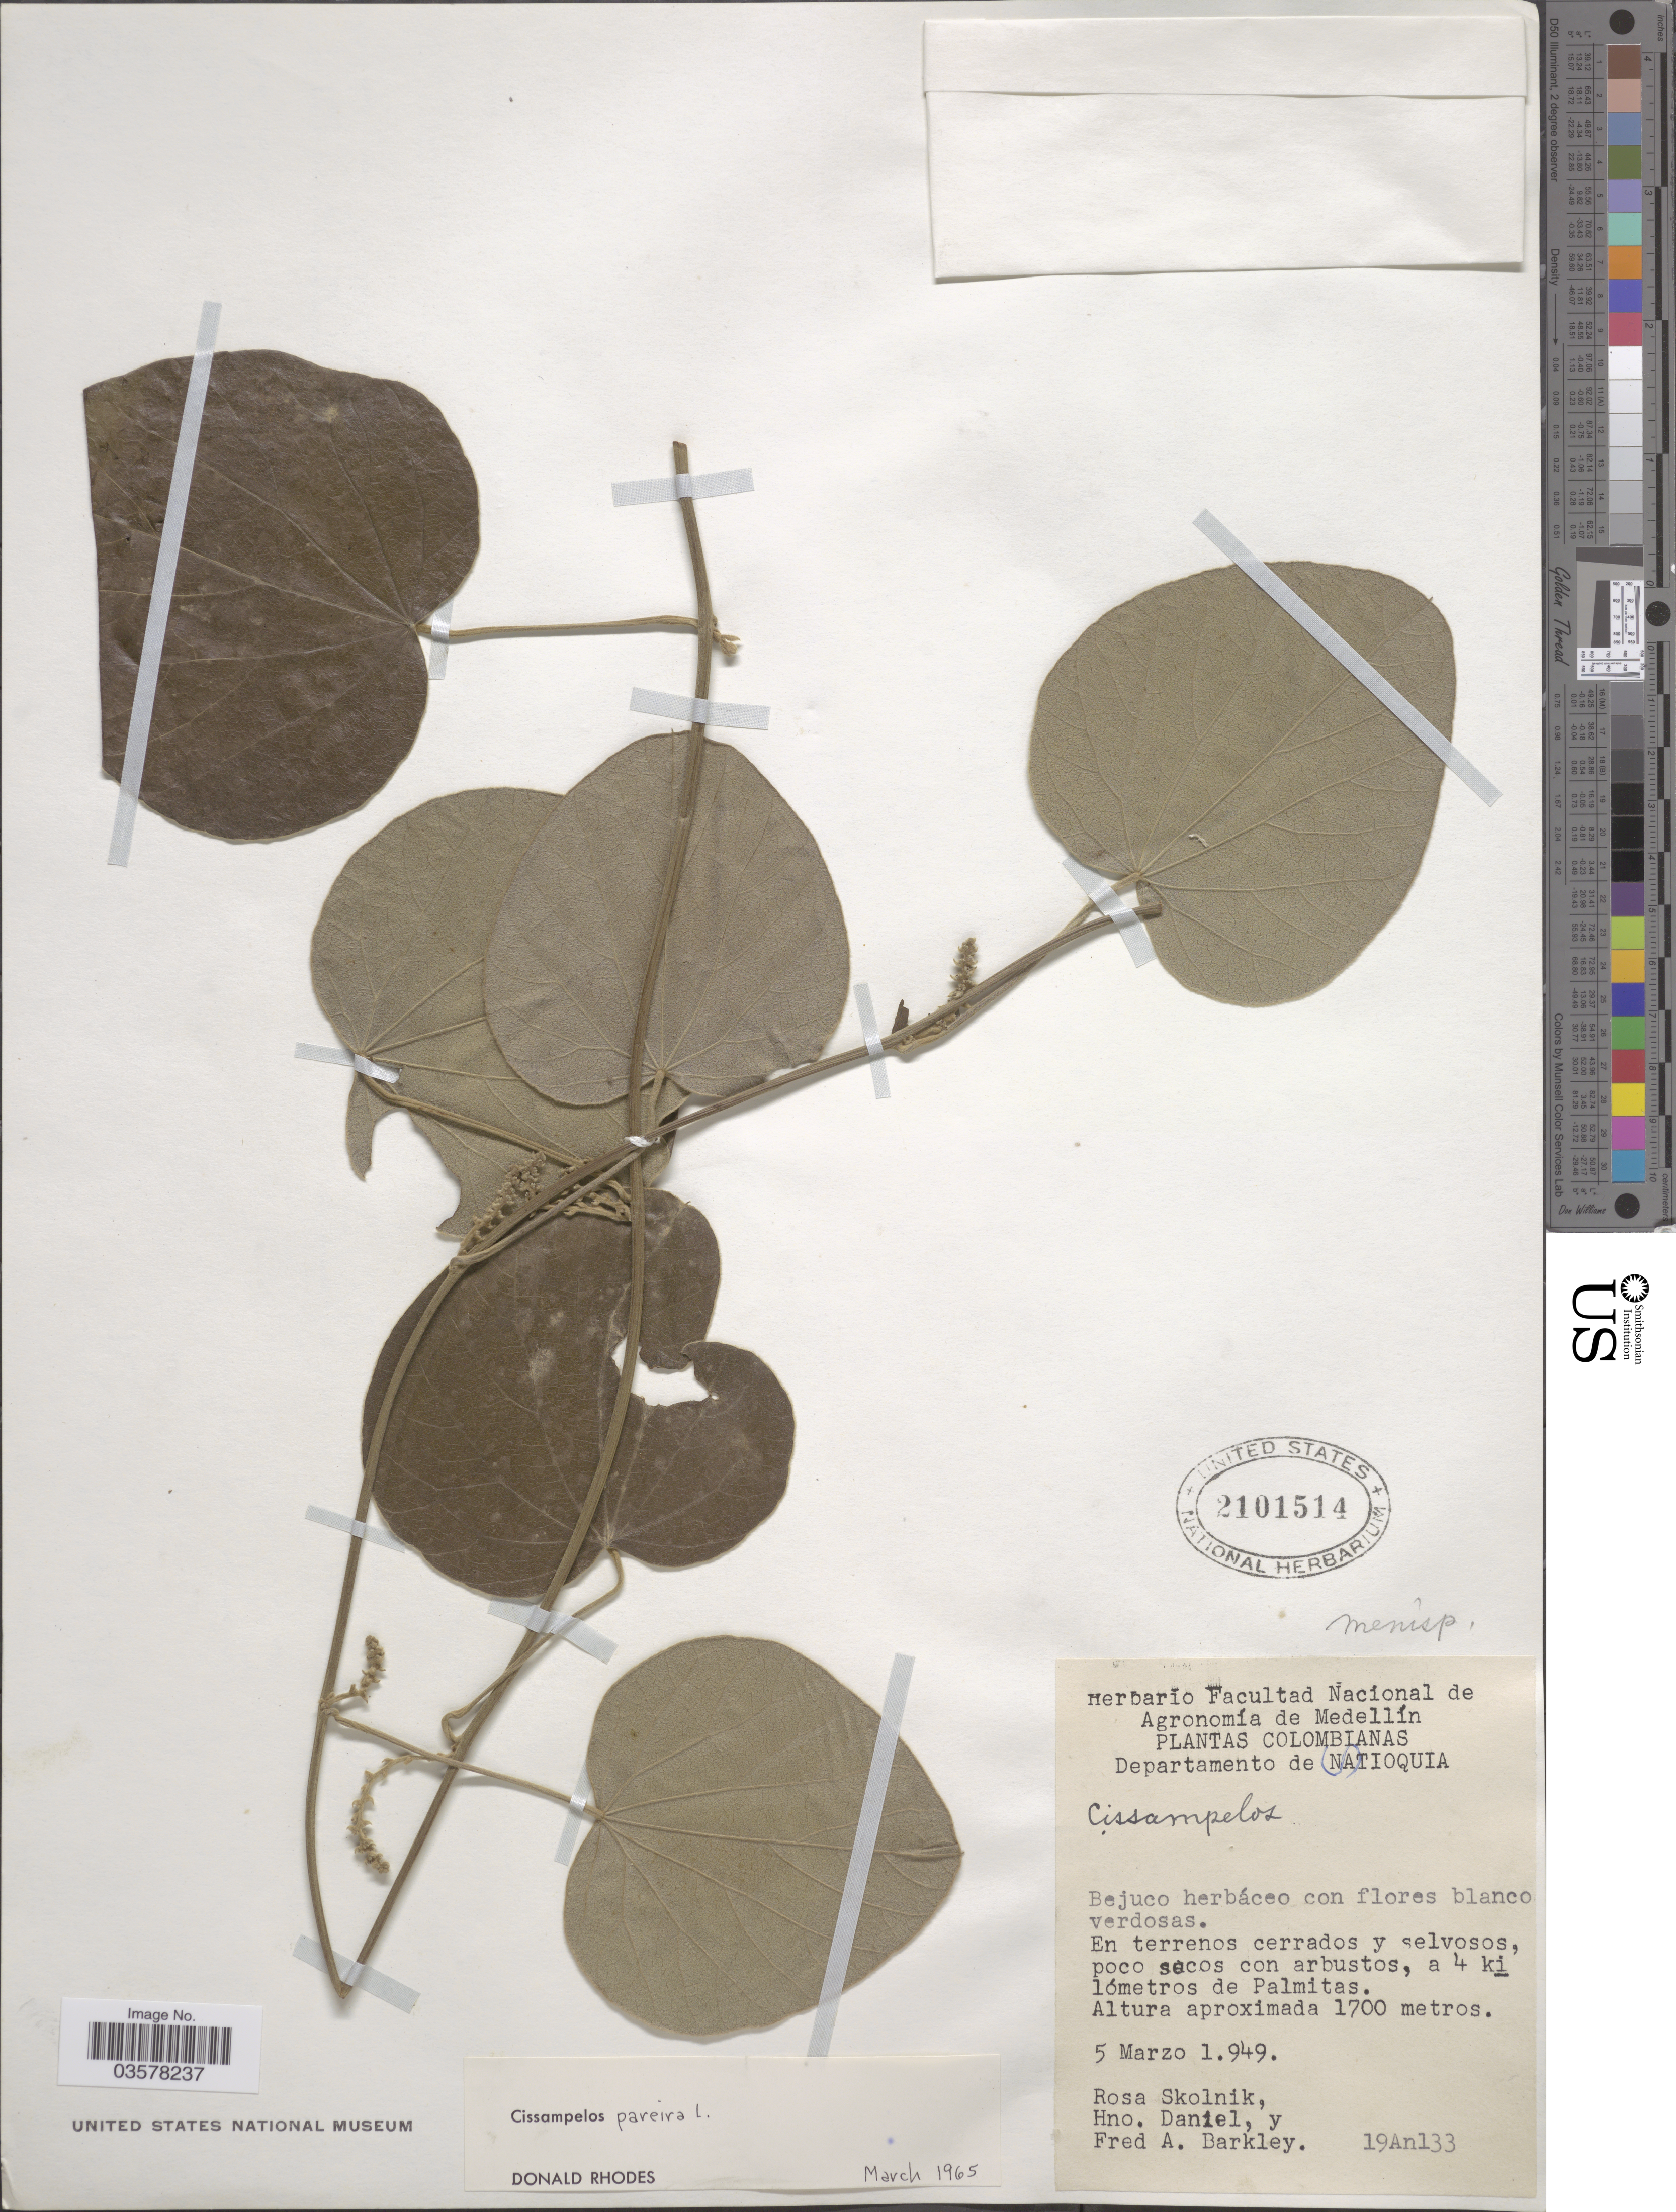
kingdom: Plantae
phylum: Tracheophyta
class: Magnoliopsida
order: Ranunculales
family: Menispermaceae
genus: Cissampelos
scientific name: Cissampelos pareira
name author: L.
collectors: R. Skolnik, H. Daniel & F. A. Barkley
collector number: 19An133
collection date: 1949-03-05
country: Colombia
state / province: Antioquia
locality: Departamento de Antioquia. A 4 kilómetros de Palmitas.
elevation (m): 1700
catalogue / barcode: US 2101514